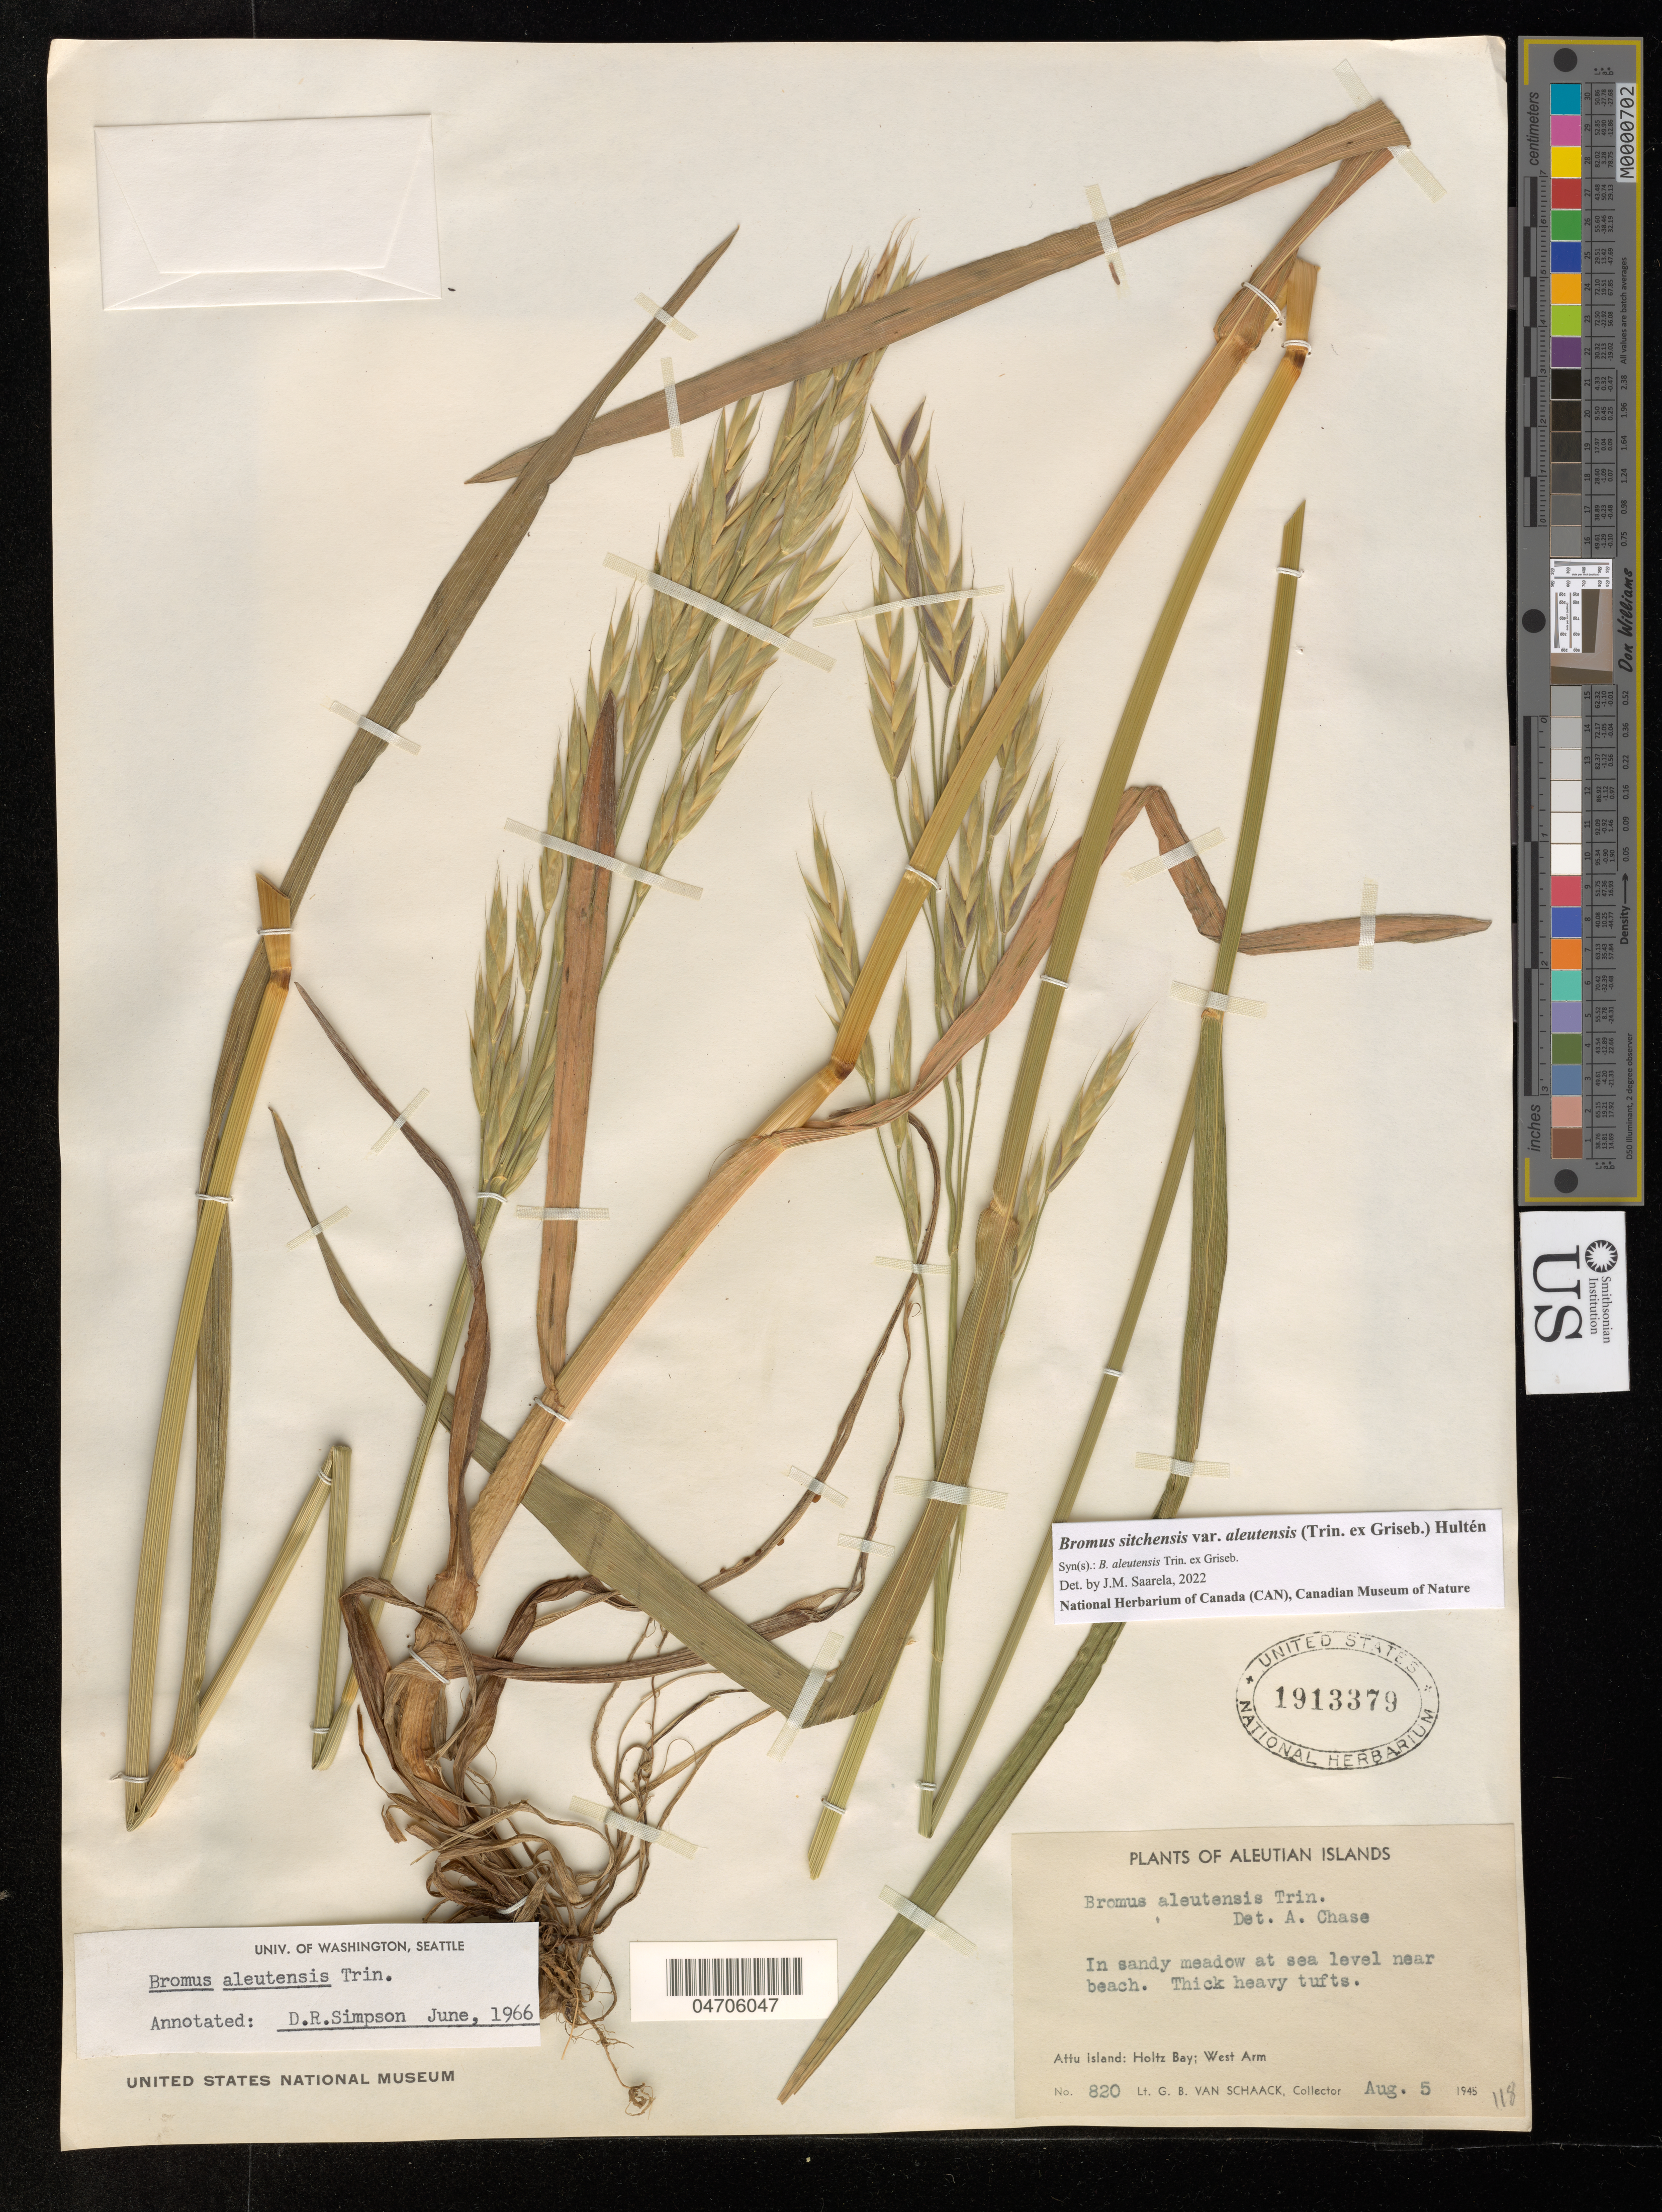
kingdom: Plantae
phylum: Tracheophyta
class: Liliopsida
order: Poales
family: Poaceae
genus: Bromus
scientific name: Bromus aleutensis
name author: Trin. ex Griseb. in Ledeb.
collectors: G. Van Schaack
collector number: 820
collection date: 1945-08-05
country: United States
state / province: Alaska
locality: Aleutian Islands. In sandy meadow at sea level near beach. Attu Island: Holtz Bay; West Arm.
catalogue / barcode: US 1913379